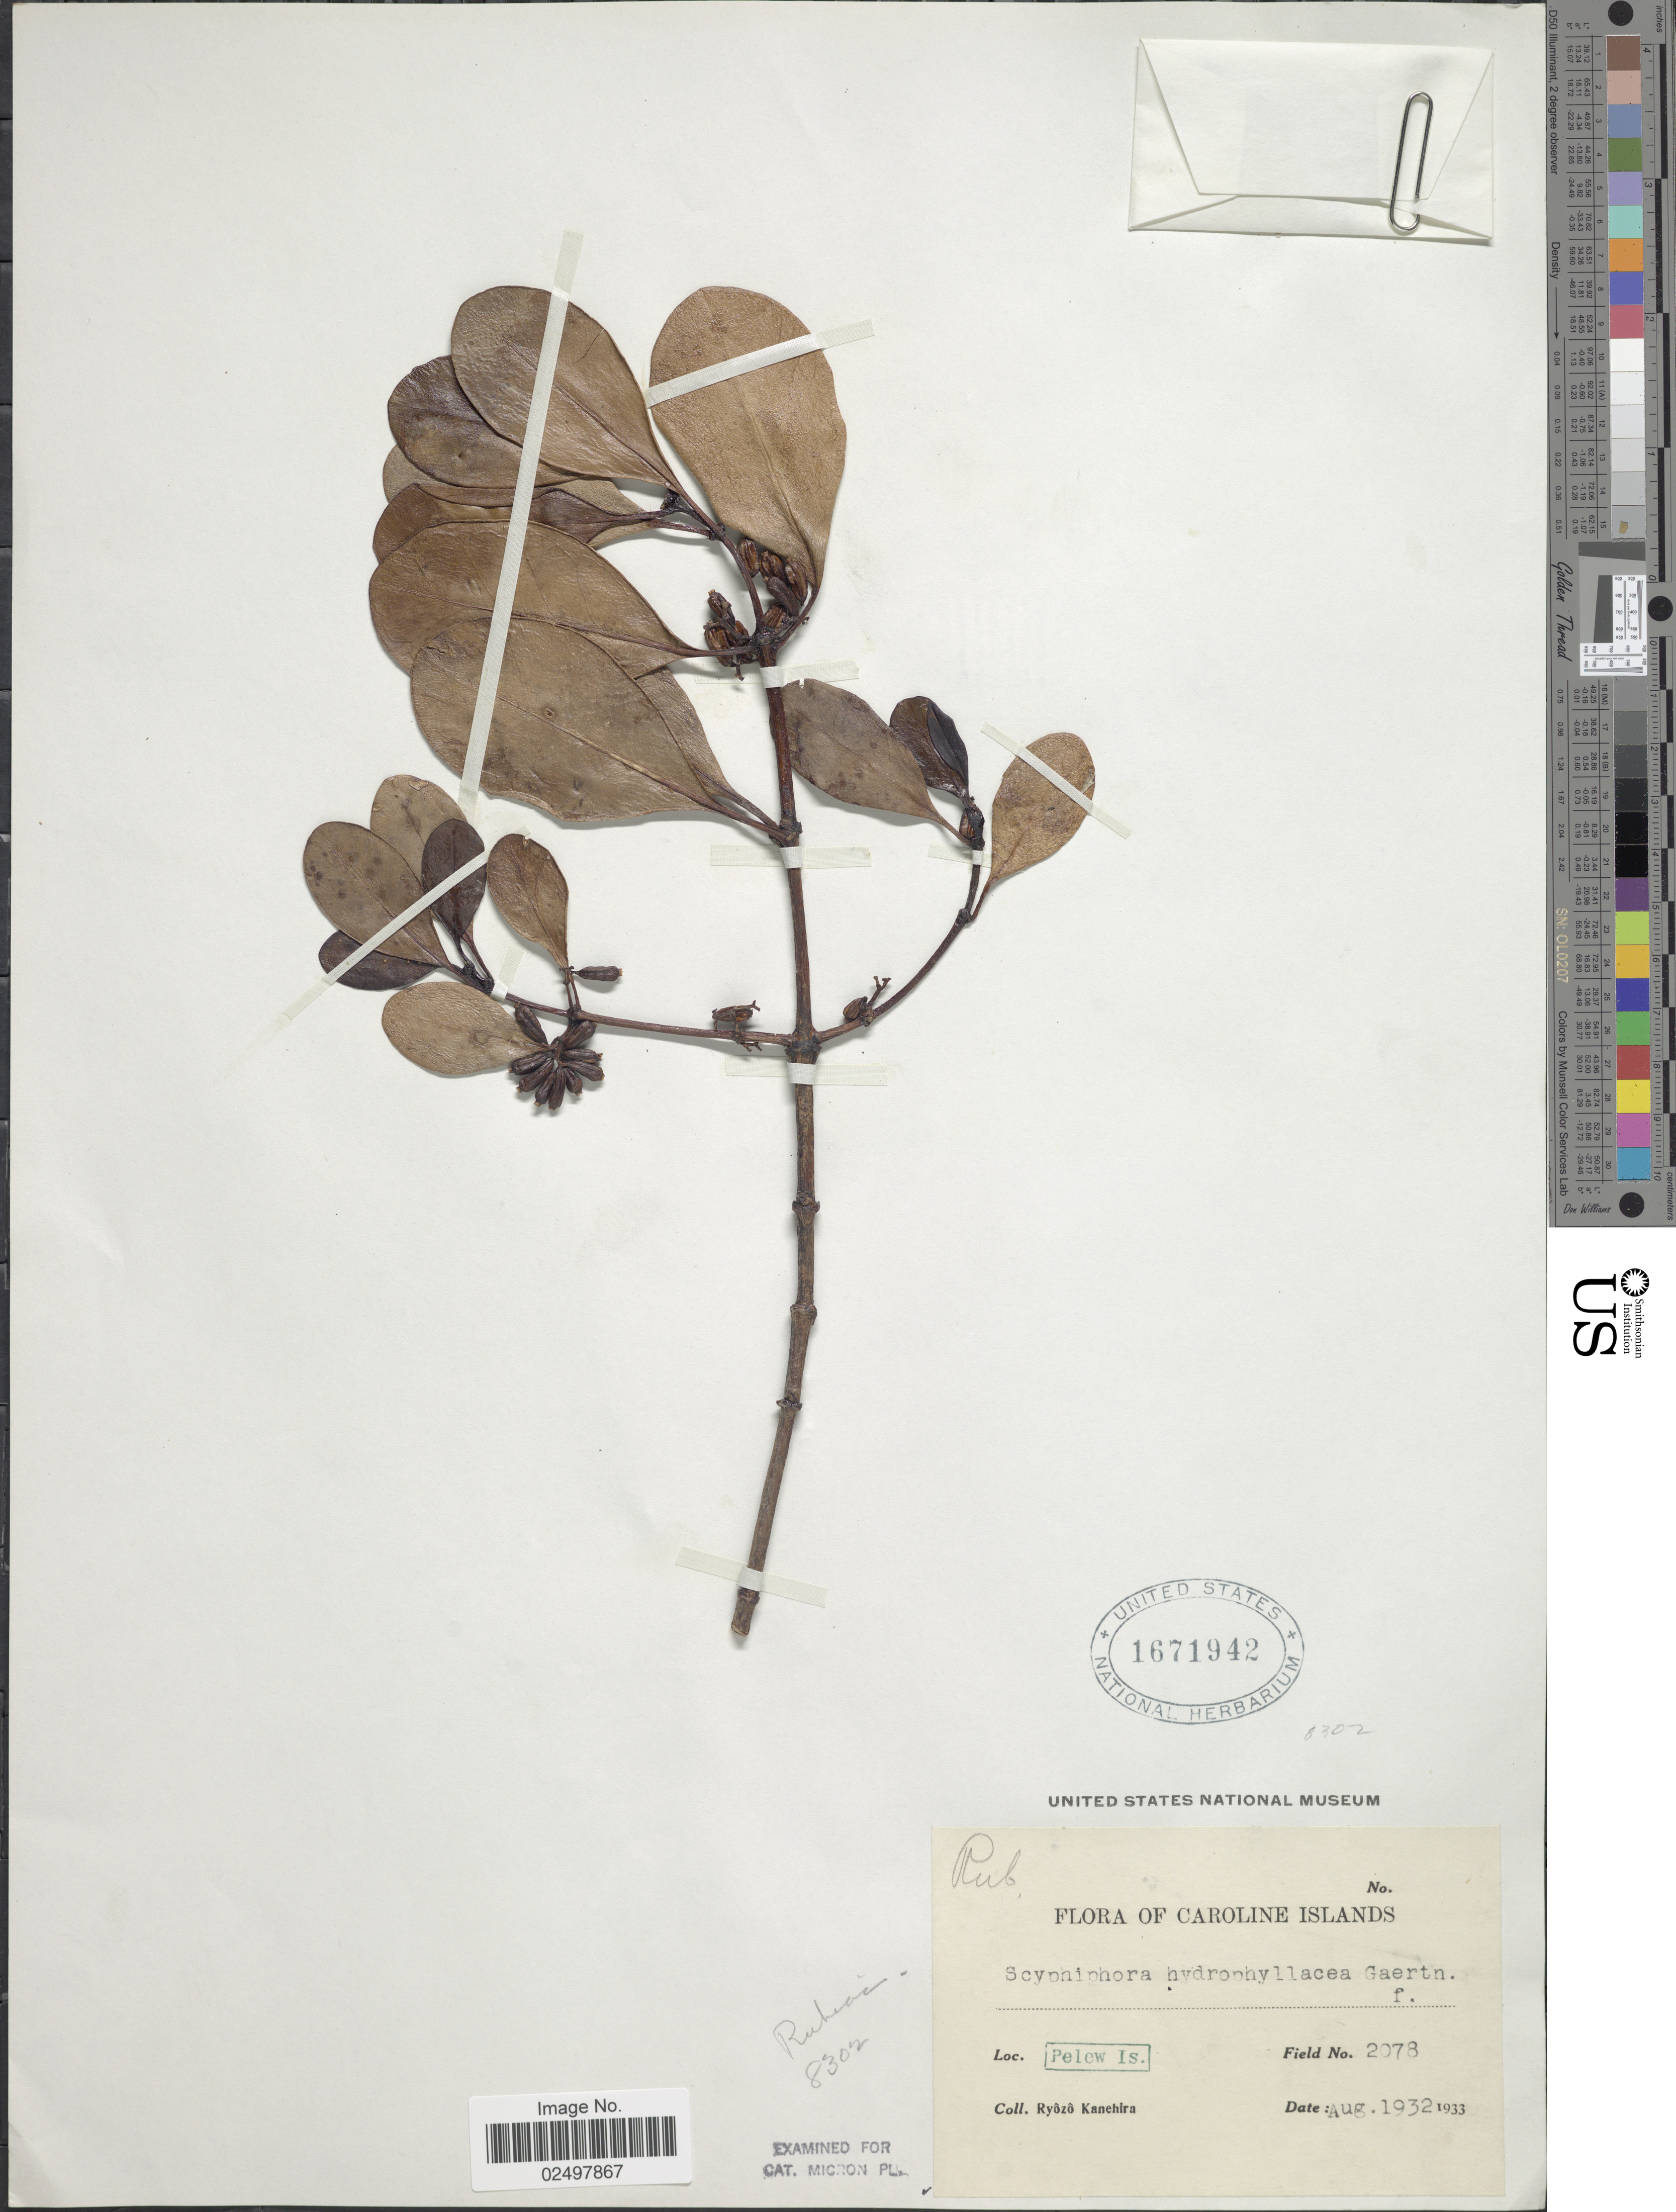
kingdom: Plantae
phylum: Tracheophyta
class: Magnoliopsida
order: Gentianales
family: Rubiaceae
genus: Scyphiphora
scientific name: Scyphiphora hydrophyllacea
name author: Gaertn.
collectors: R. Kanehira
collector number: Field 2078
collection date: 1932-08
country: Palau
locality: Caroline Islands, Pelew Is.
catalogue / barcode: US 1671942